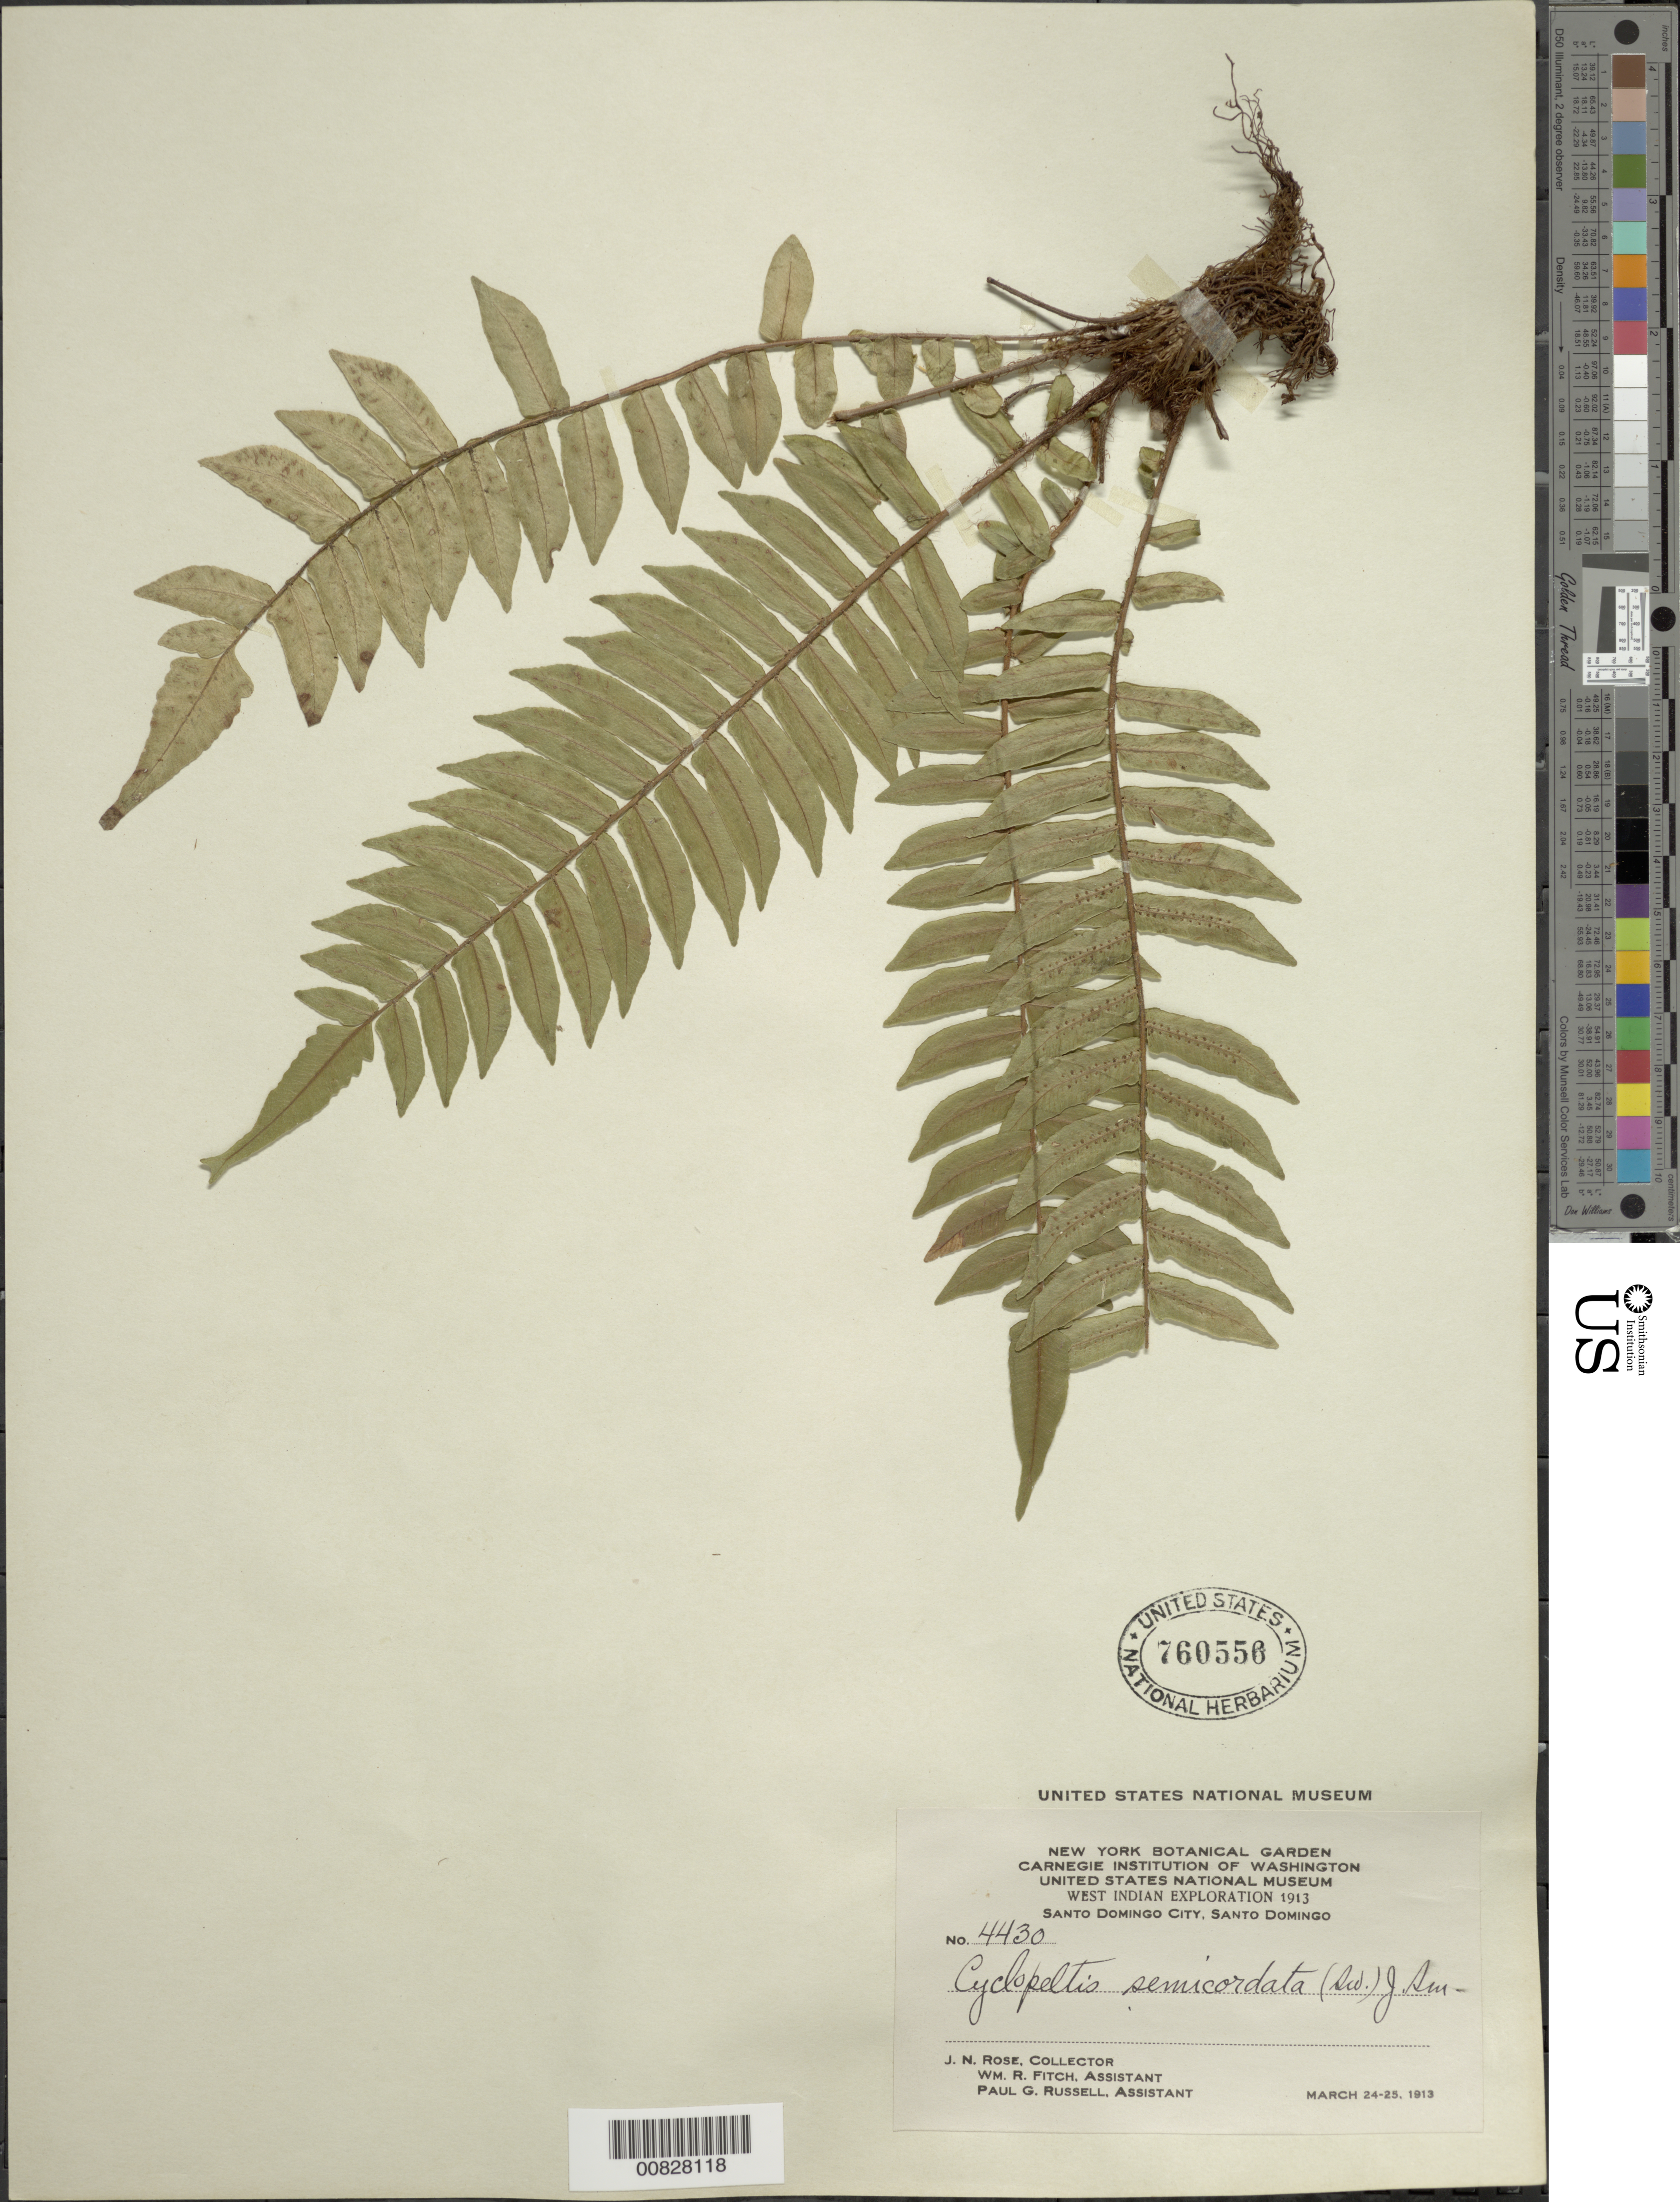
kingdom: Plantae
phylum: Tracheophyta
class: Polypodiopsida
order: Polypodiales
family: Lomariopsidaceae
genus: Cyclopeltis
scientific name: Cyclopeltis semicordata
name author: (Sw.) J. Sm.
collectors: J. N. Rose, W. R. Fitch & P. G. Russell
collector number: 4430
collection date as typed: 24 Mar 1913 to 25 Mar 1913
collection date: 1913-03-24/1913-03-25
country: Dominican Republic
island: Hispaniola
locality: Santo Domingo City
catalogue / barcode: US 760556